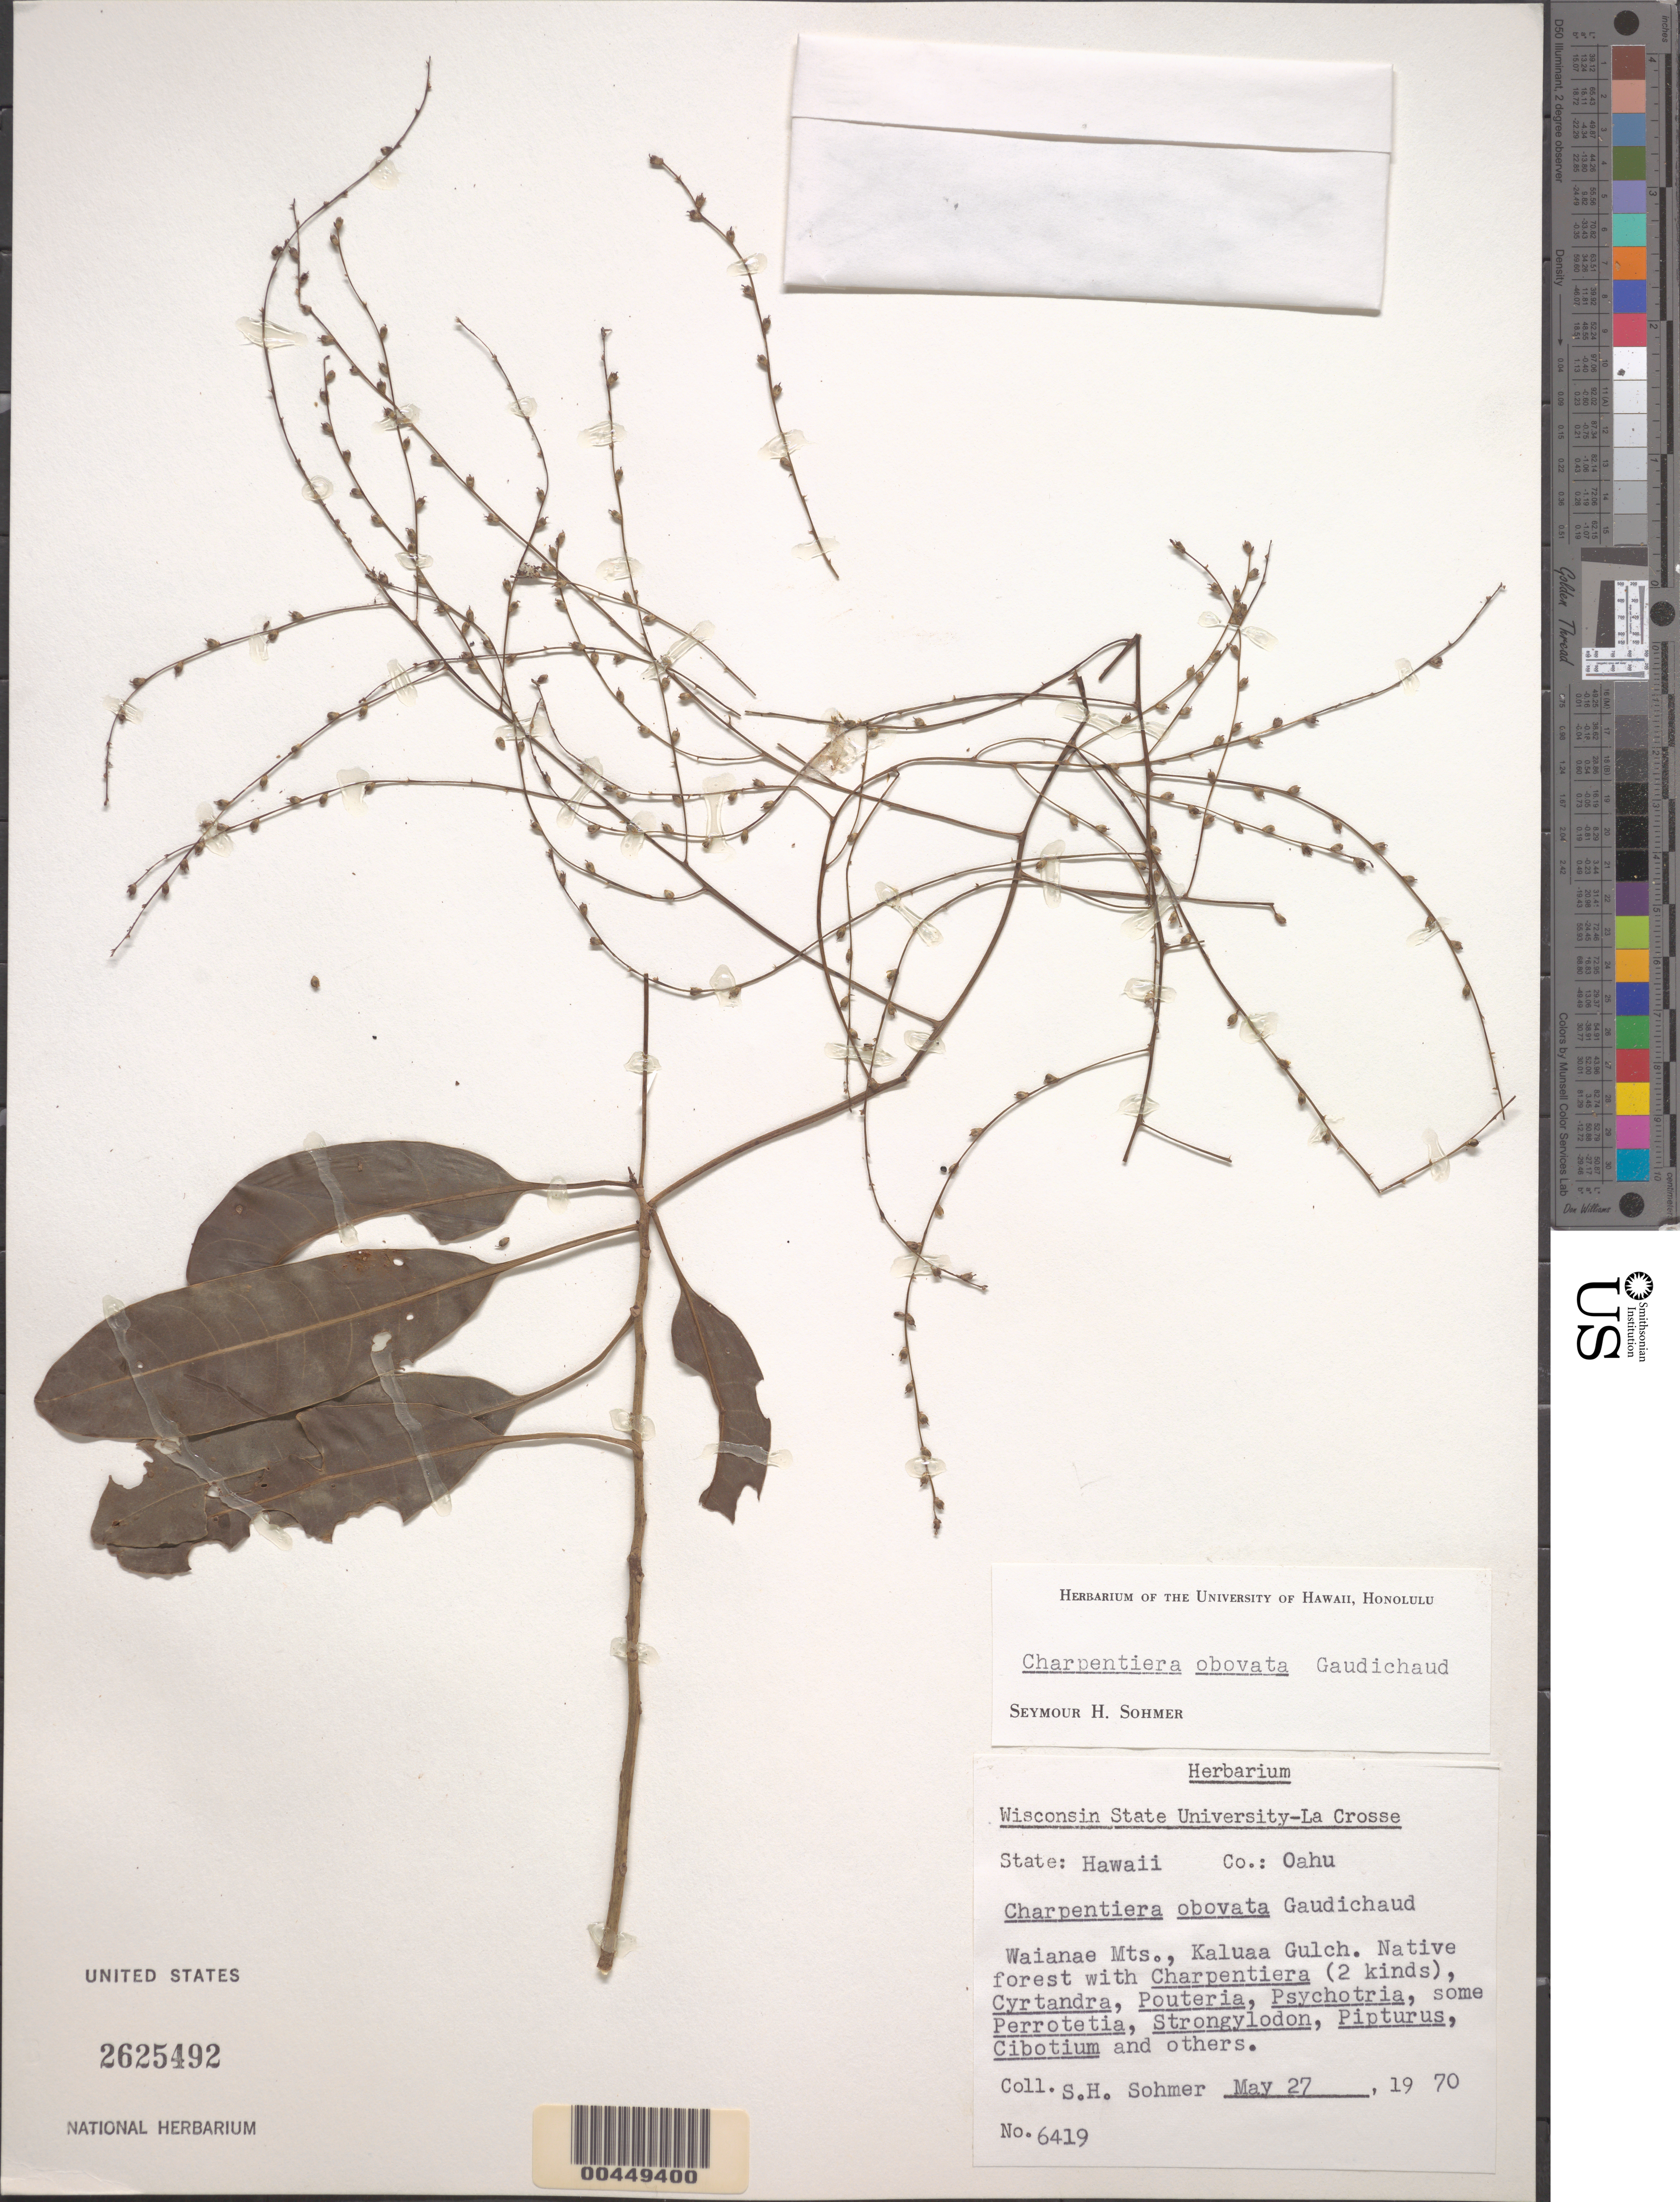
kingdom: Plantae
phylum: Tracheophyta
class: Magnoliopsida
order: Caryophyllales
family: Amaranthaceae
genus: Charpentiera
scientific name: Charpentiera obovata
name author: Gaudich.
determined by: Sohmer, S. H.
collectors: S. H. Sohmer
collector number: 6419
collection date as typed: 27 May 1970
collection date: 1970-05-27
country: United States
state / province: Hawaii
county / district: Honolulu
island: Oahu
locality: Waianae Mts, Kaluaa Gulch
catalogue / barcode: US 2625492